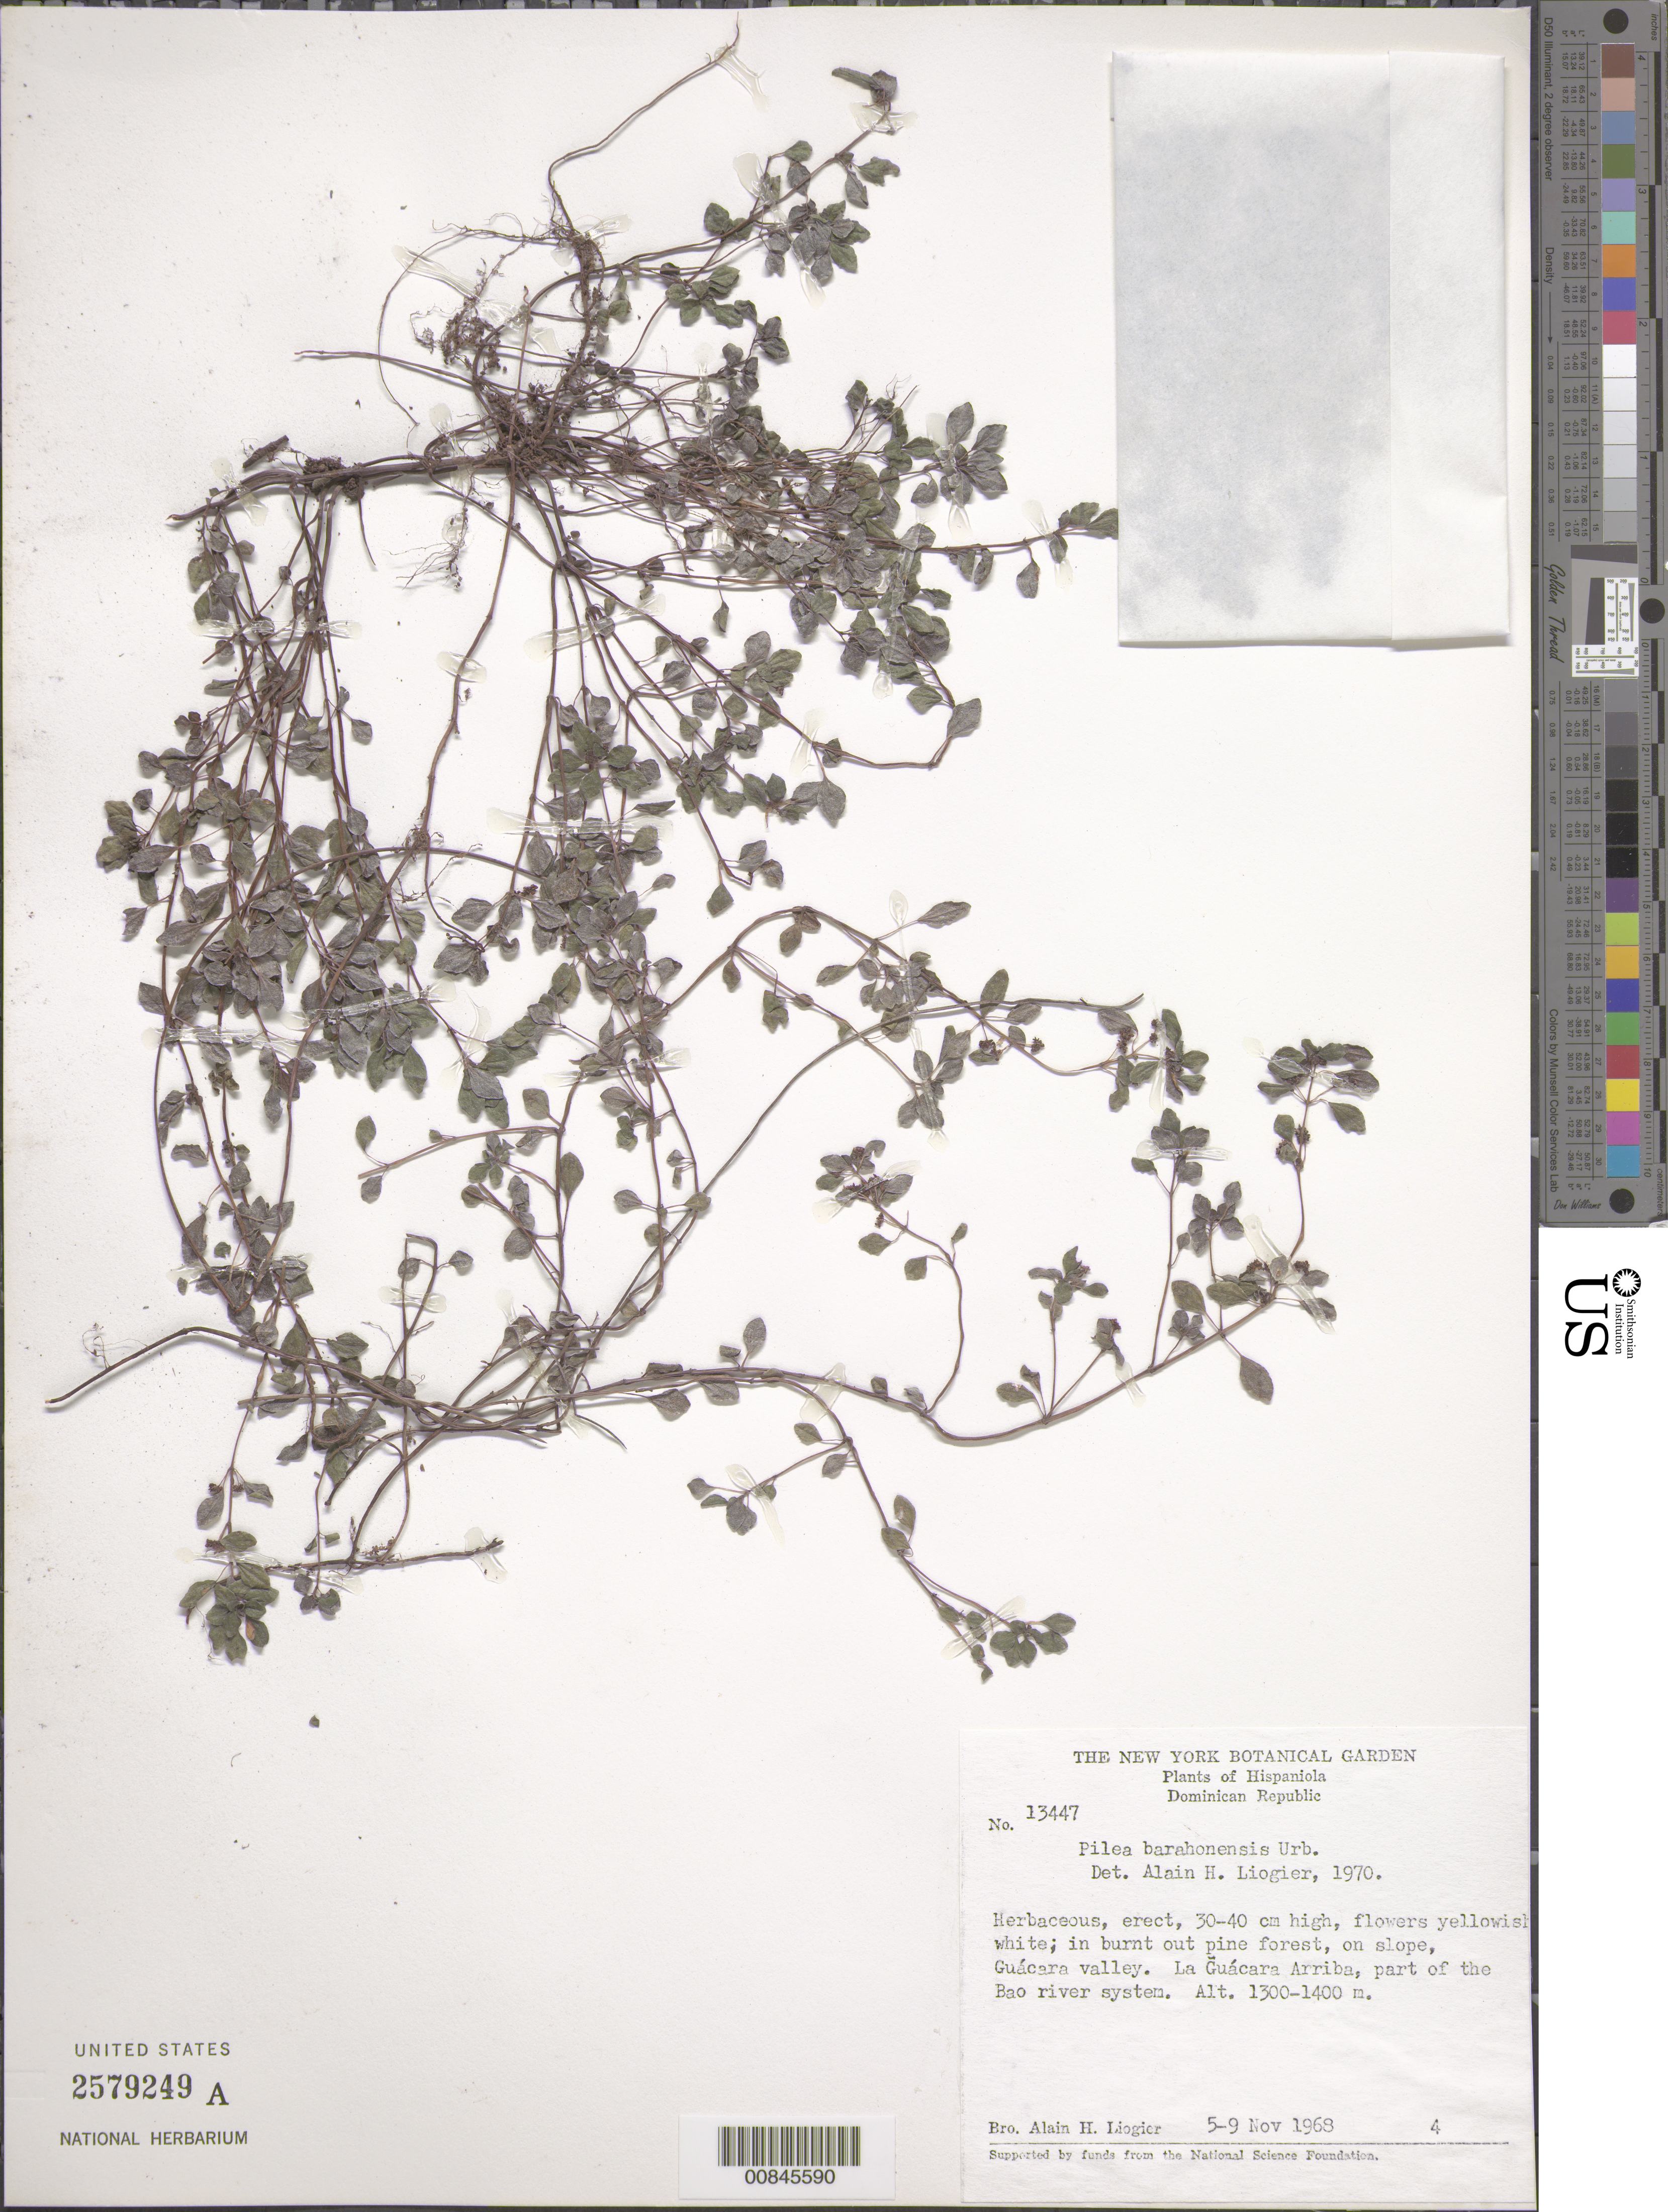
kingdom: Plantae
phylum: Tracheophyta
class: Magnoliopsida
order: Rosales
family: Urticaceae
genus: Pilea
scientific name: Pilea barahonensis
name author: Urb.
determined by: Liogier, Alain H.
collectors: A. H. Liogier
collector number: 13447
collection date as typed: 05 Nov 1968 to 09 Nov 1968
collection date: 1968-11-05/1968-11-09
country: Dominican Republic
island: Hispaniola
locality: Guácara Valley. La Guácara Arriba, part of the Bao River system.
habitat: In burnt out pine forest, on slope.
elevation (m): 1300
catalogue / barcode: US 2579249A